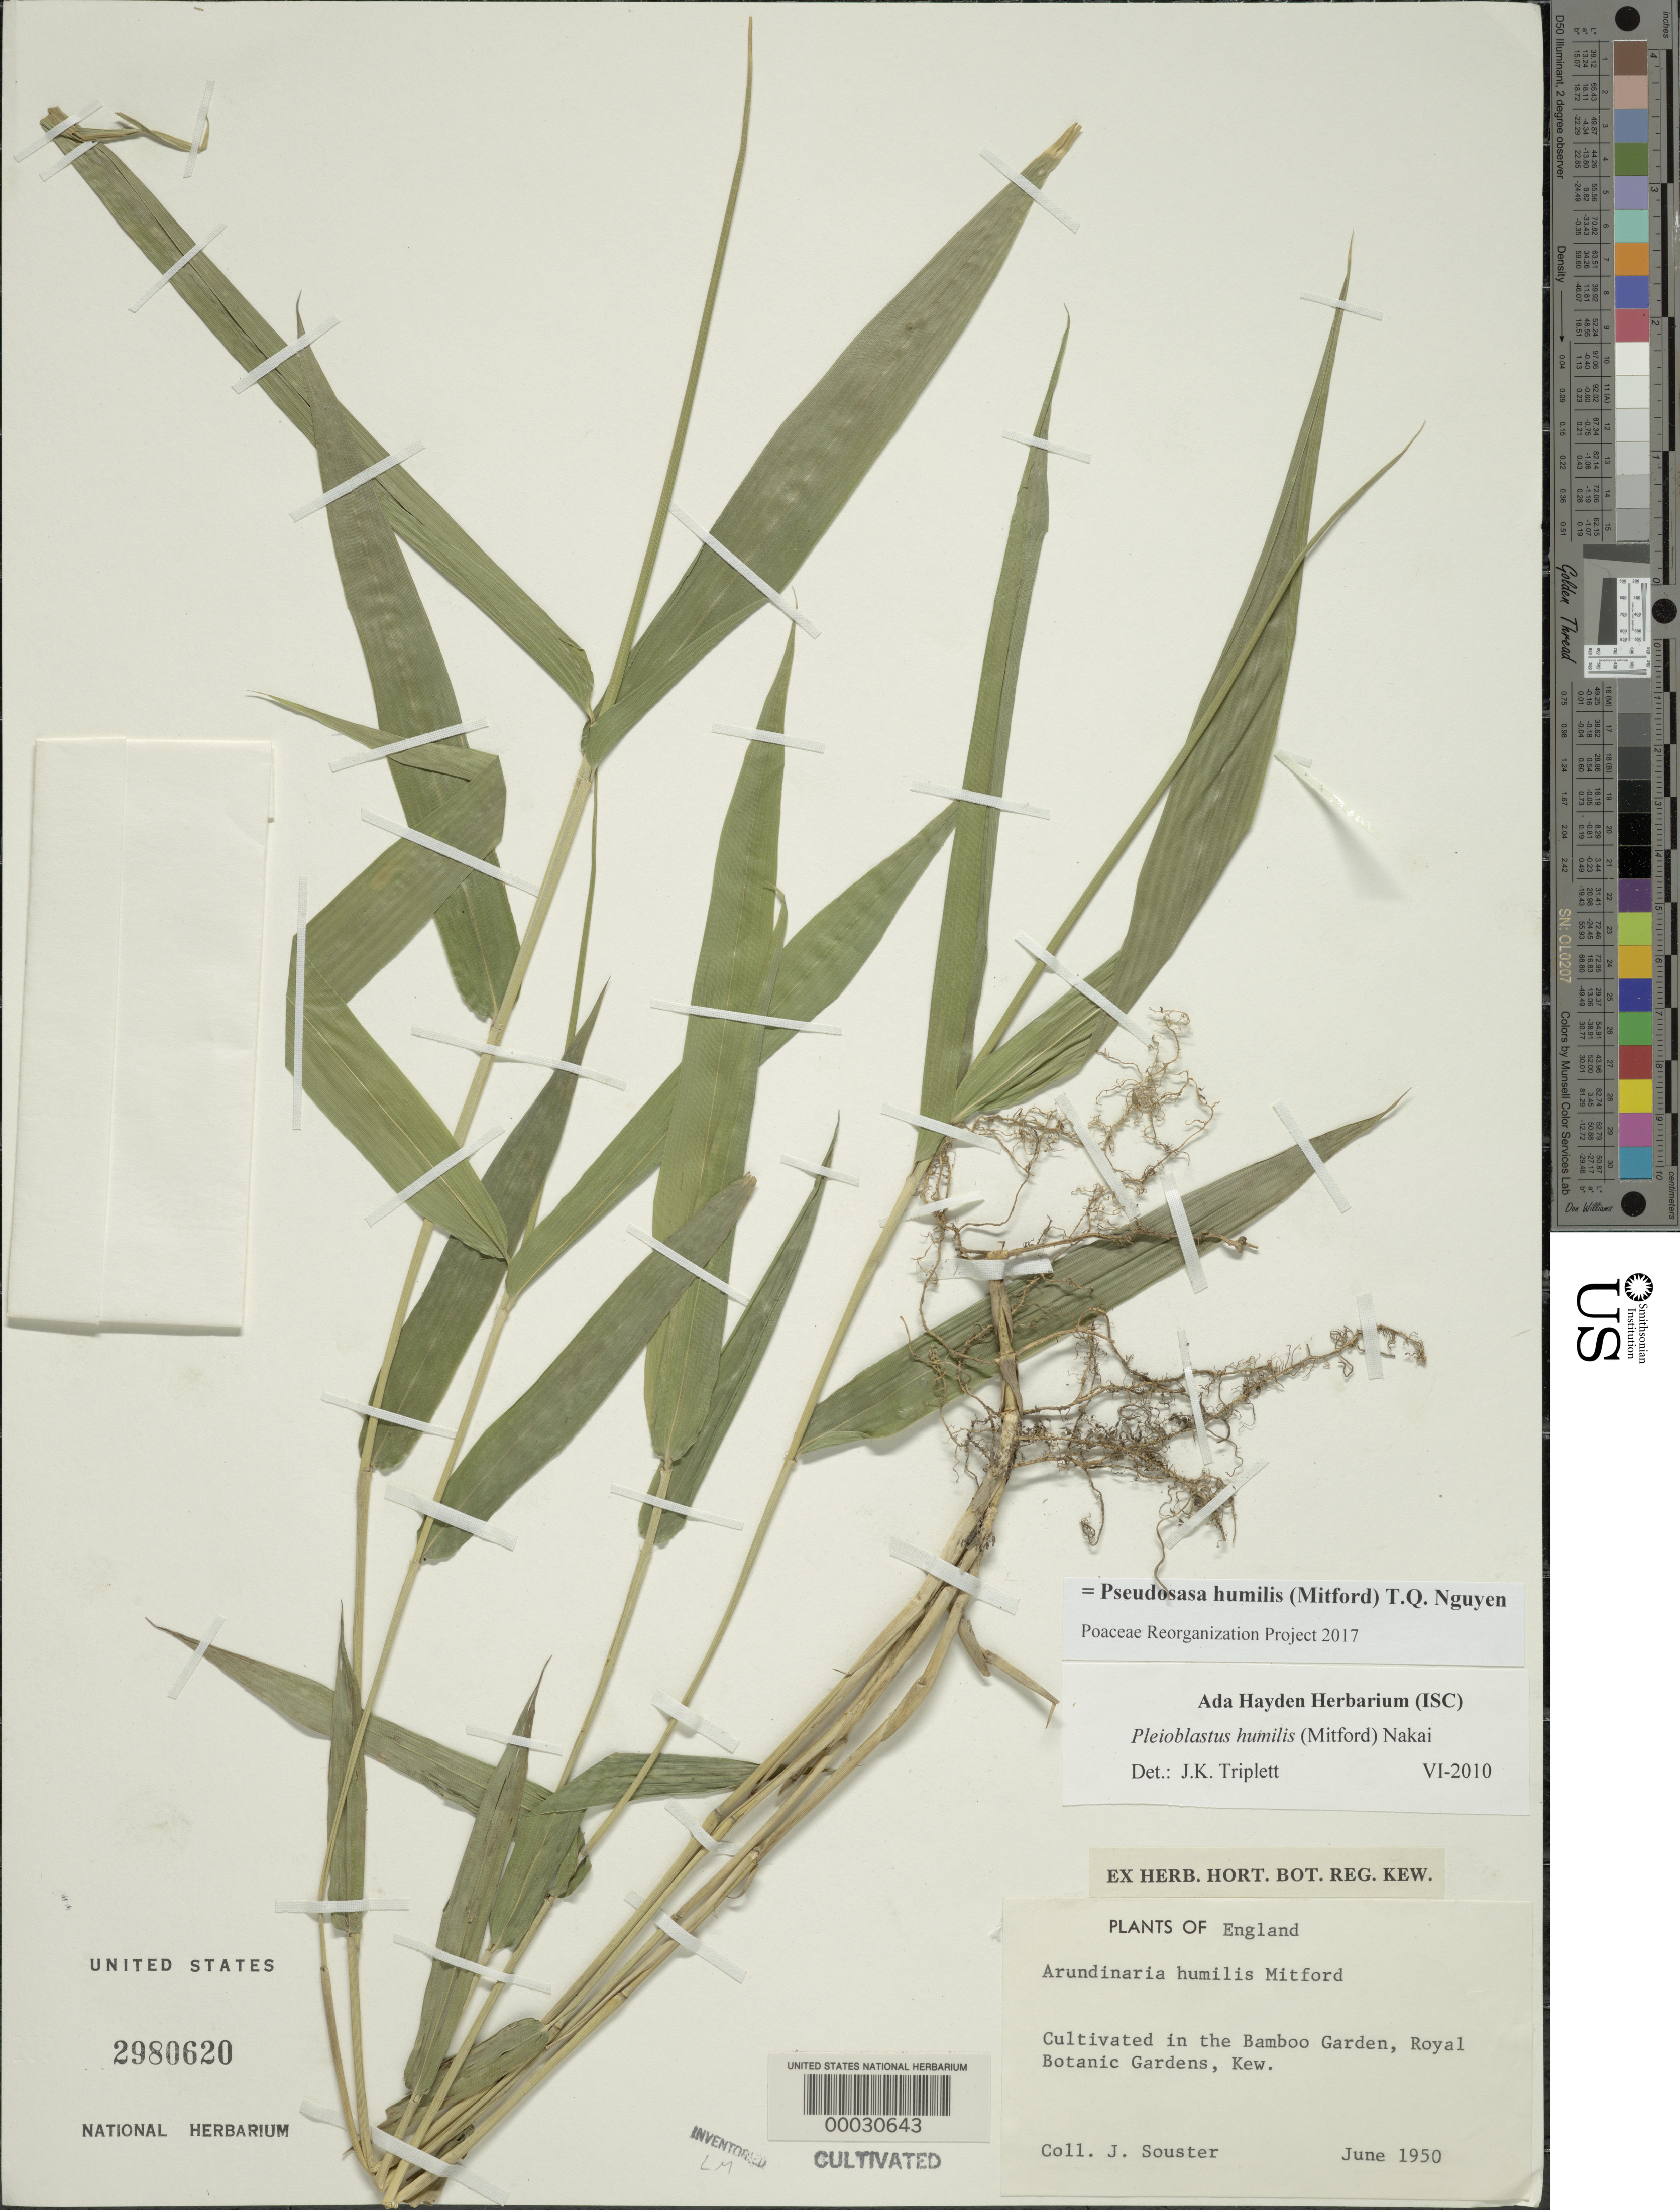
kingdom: Plantae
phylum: Tracheophyta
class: Liliopsida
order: Poales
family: Poaceae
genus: Pseudosasa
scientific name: Pseudosasa humilis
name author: (Mitford) T.Q. Nguyen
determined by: Poaceae Reorganization Project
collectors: J. Souster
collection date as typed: Jun 1950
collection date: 1950-06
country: United Kingdom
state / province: England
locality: Royal Botanic Gardens, Kew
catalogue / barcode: US 2980620